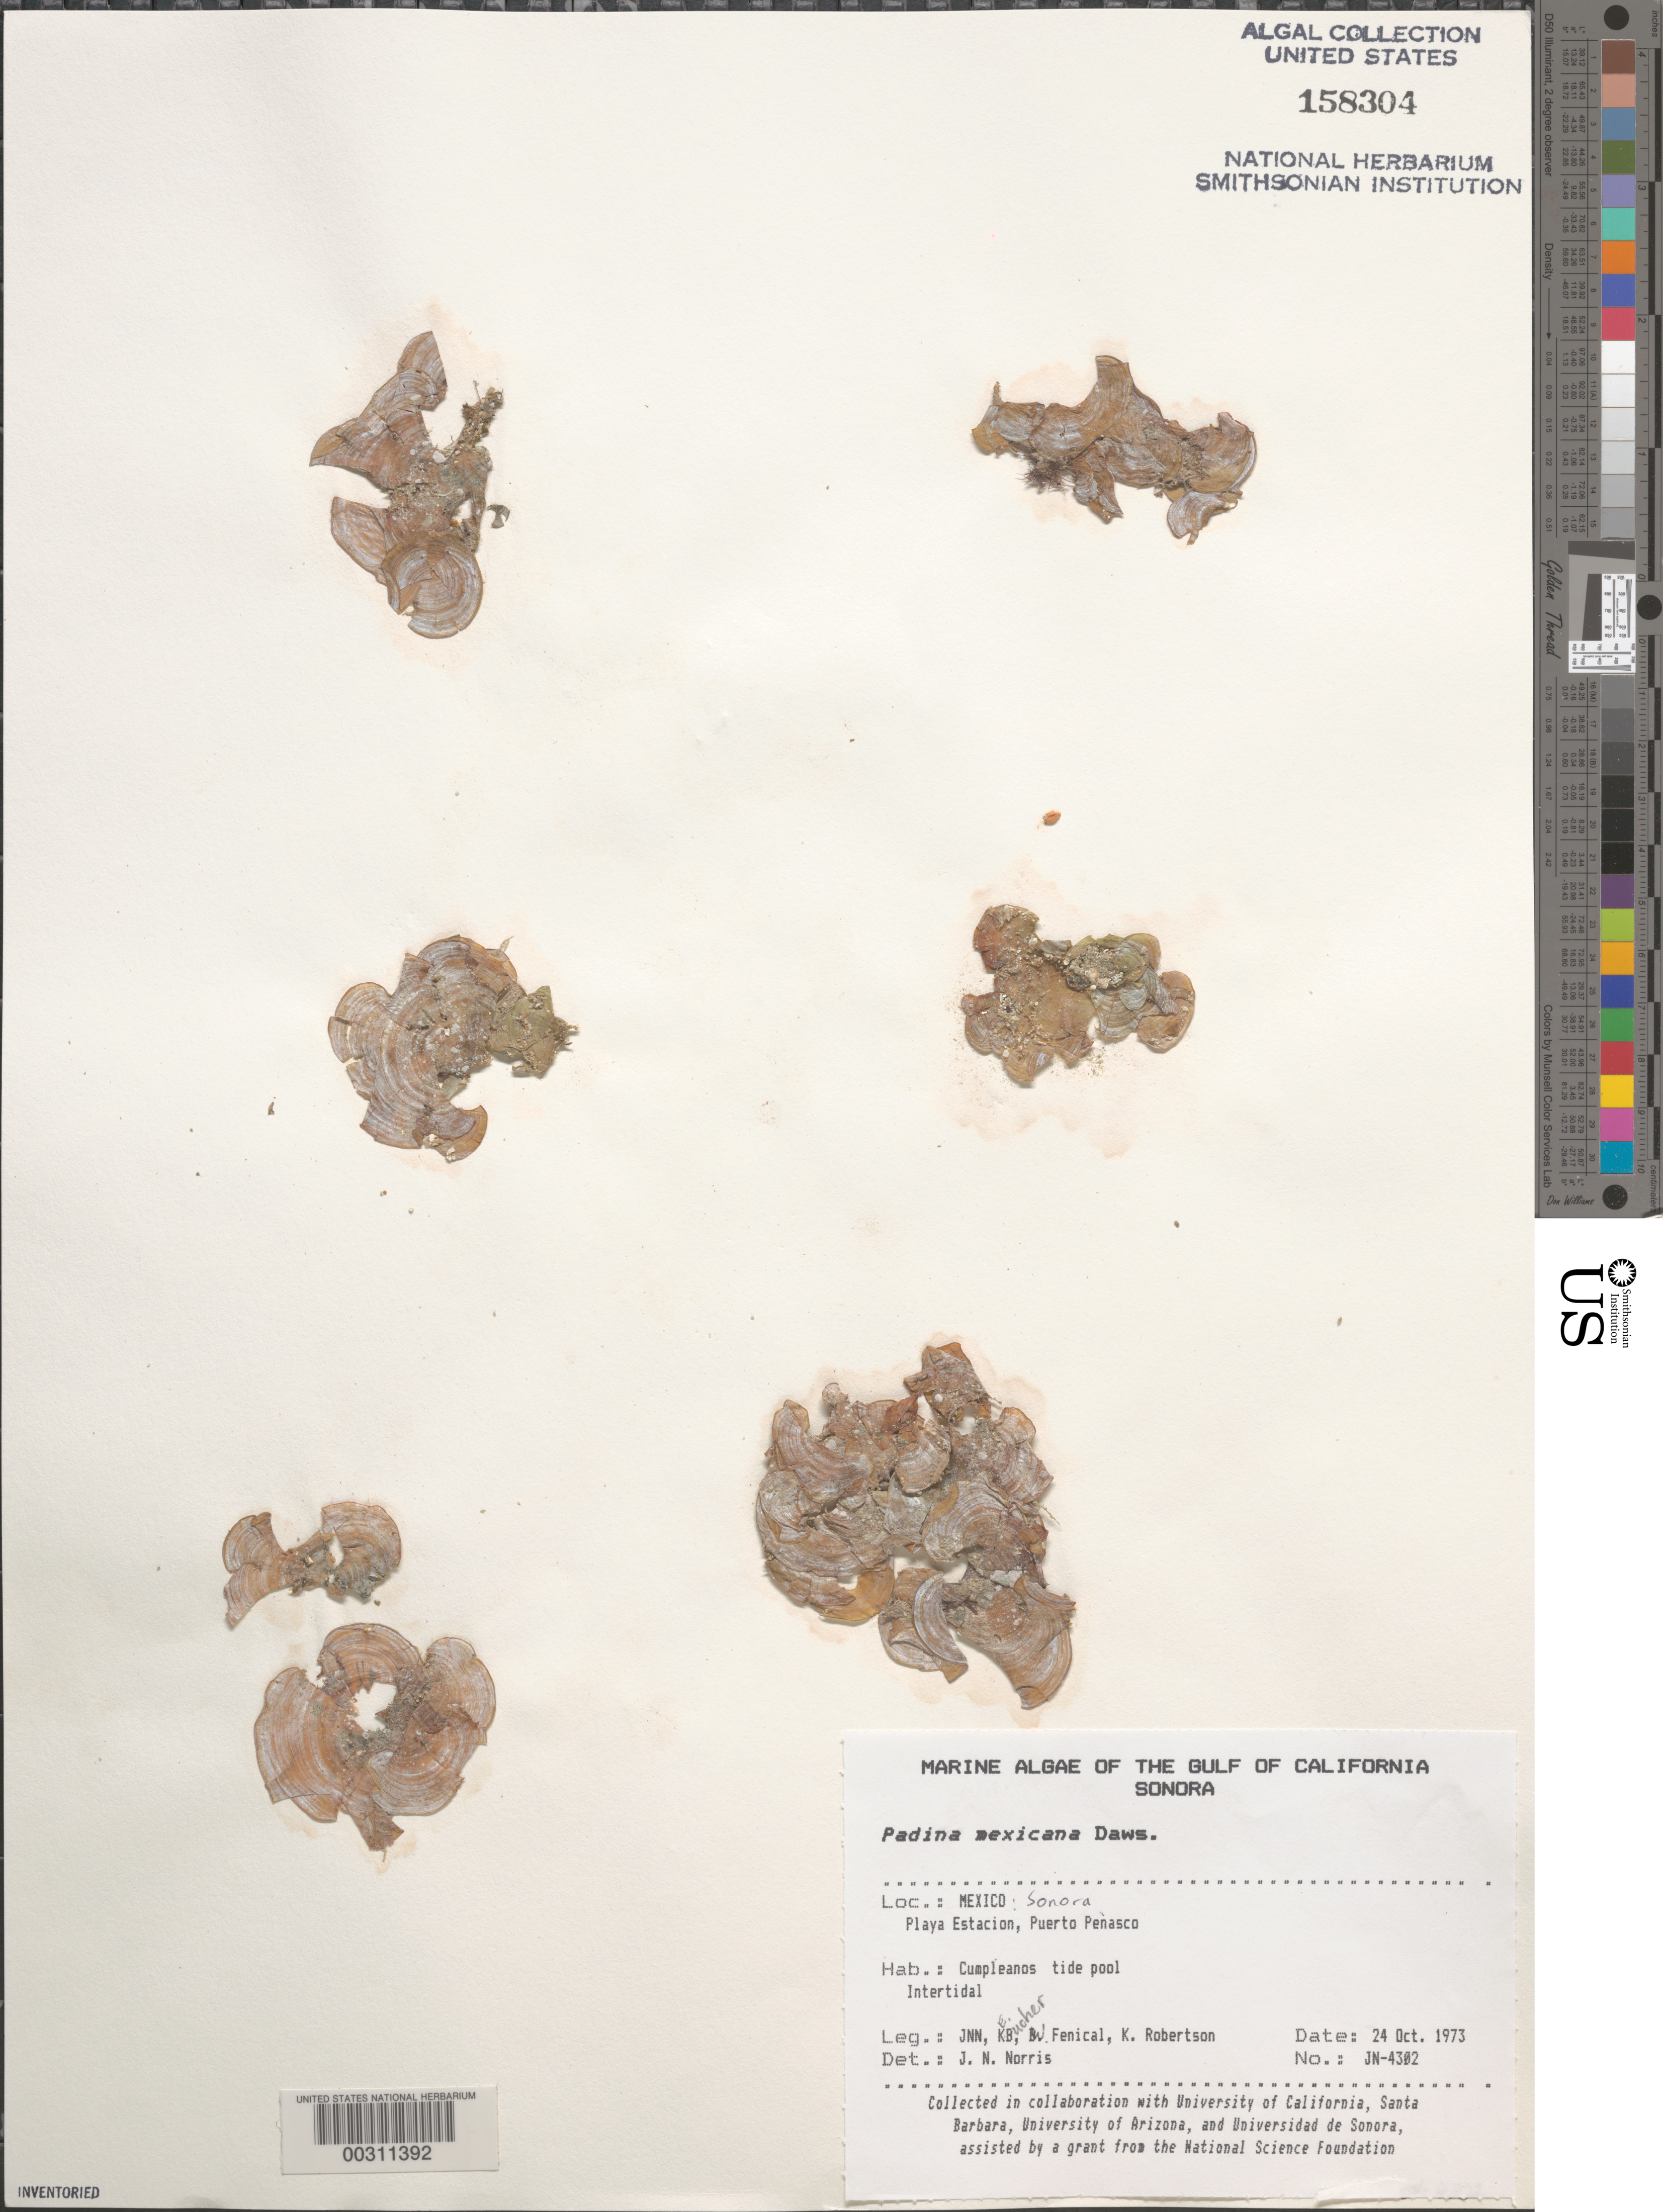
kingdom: Chromista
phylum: Ochrophyta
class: Phaeophyceae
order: Dictyotales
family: Dictyotaceae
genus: Padina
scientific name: Padina mexicana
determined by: Norris, James N.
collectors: J. N. Norris, K. E. Bucher, W. Fenical & K. Robertson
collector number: JN-4302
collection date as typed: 24 Oct 1973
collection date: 1973-10-24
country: Mexico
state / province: Sonora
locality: Playa Estacion, Puerto Penasco, Cumpleanos Tide Pool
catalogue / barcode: US 158304